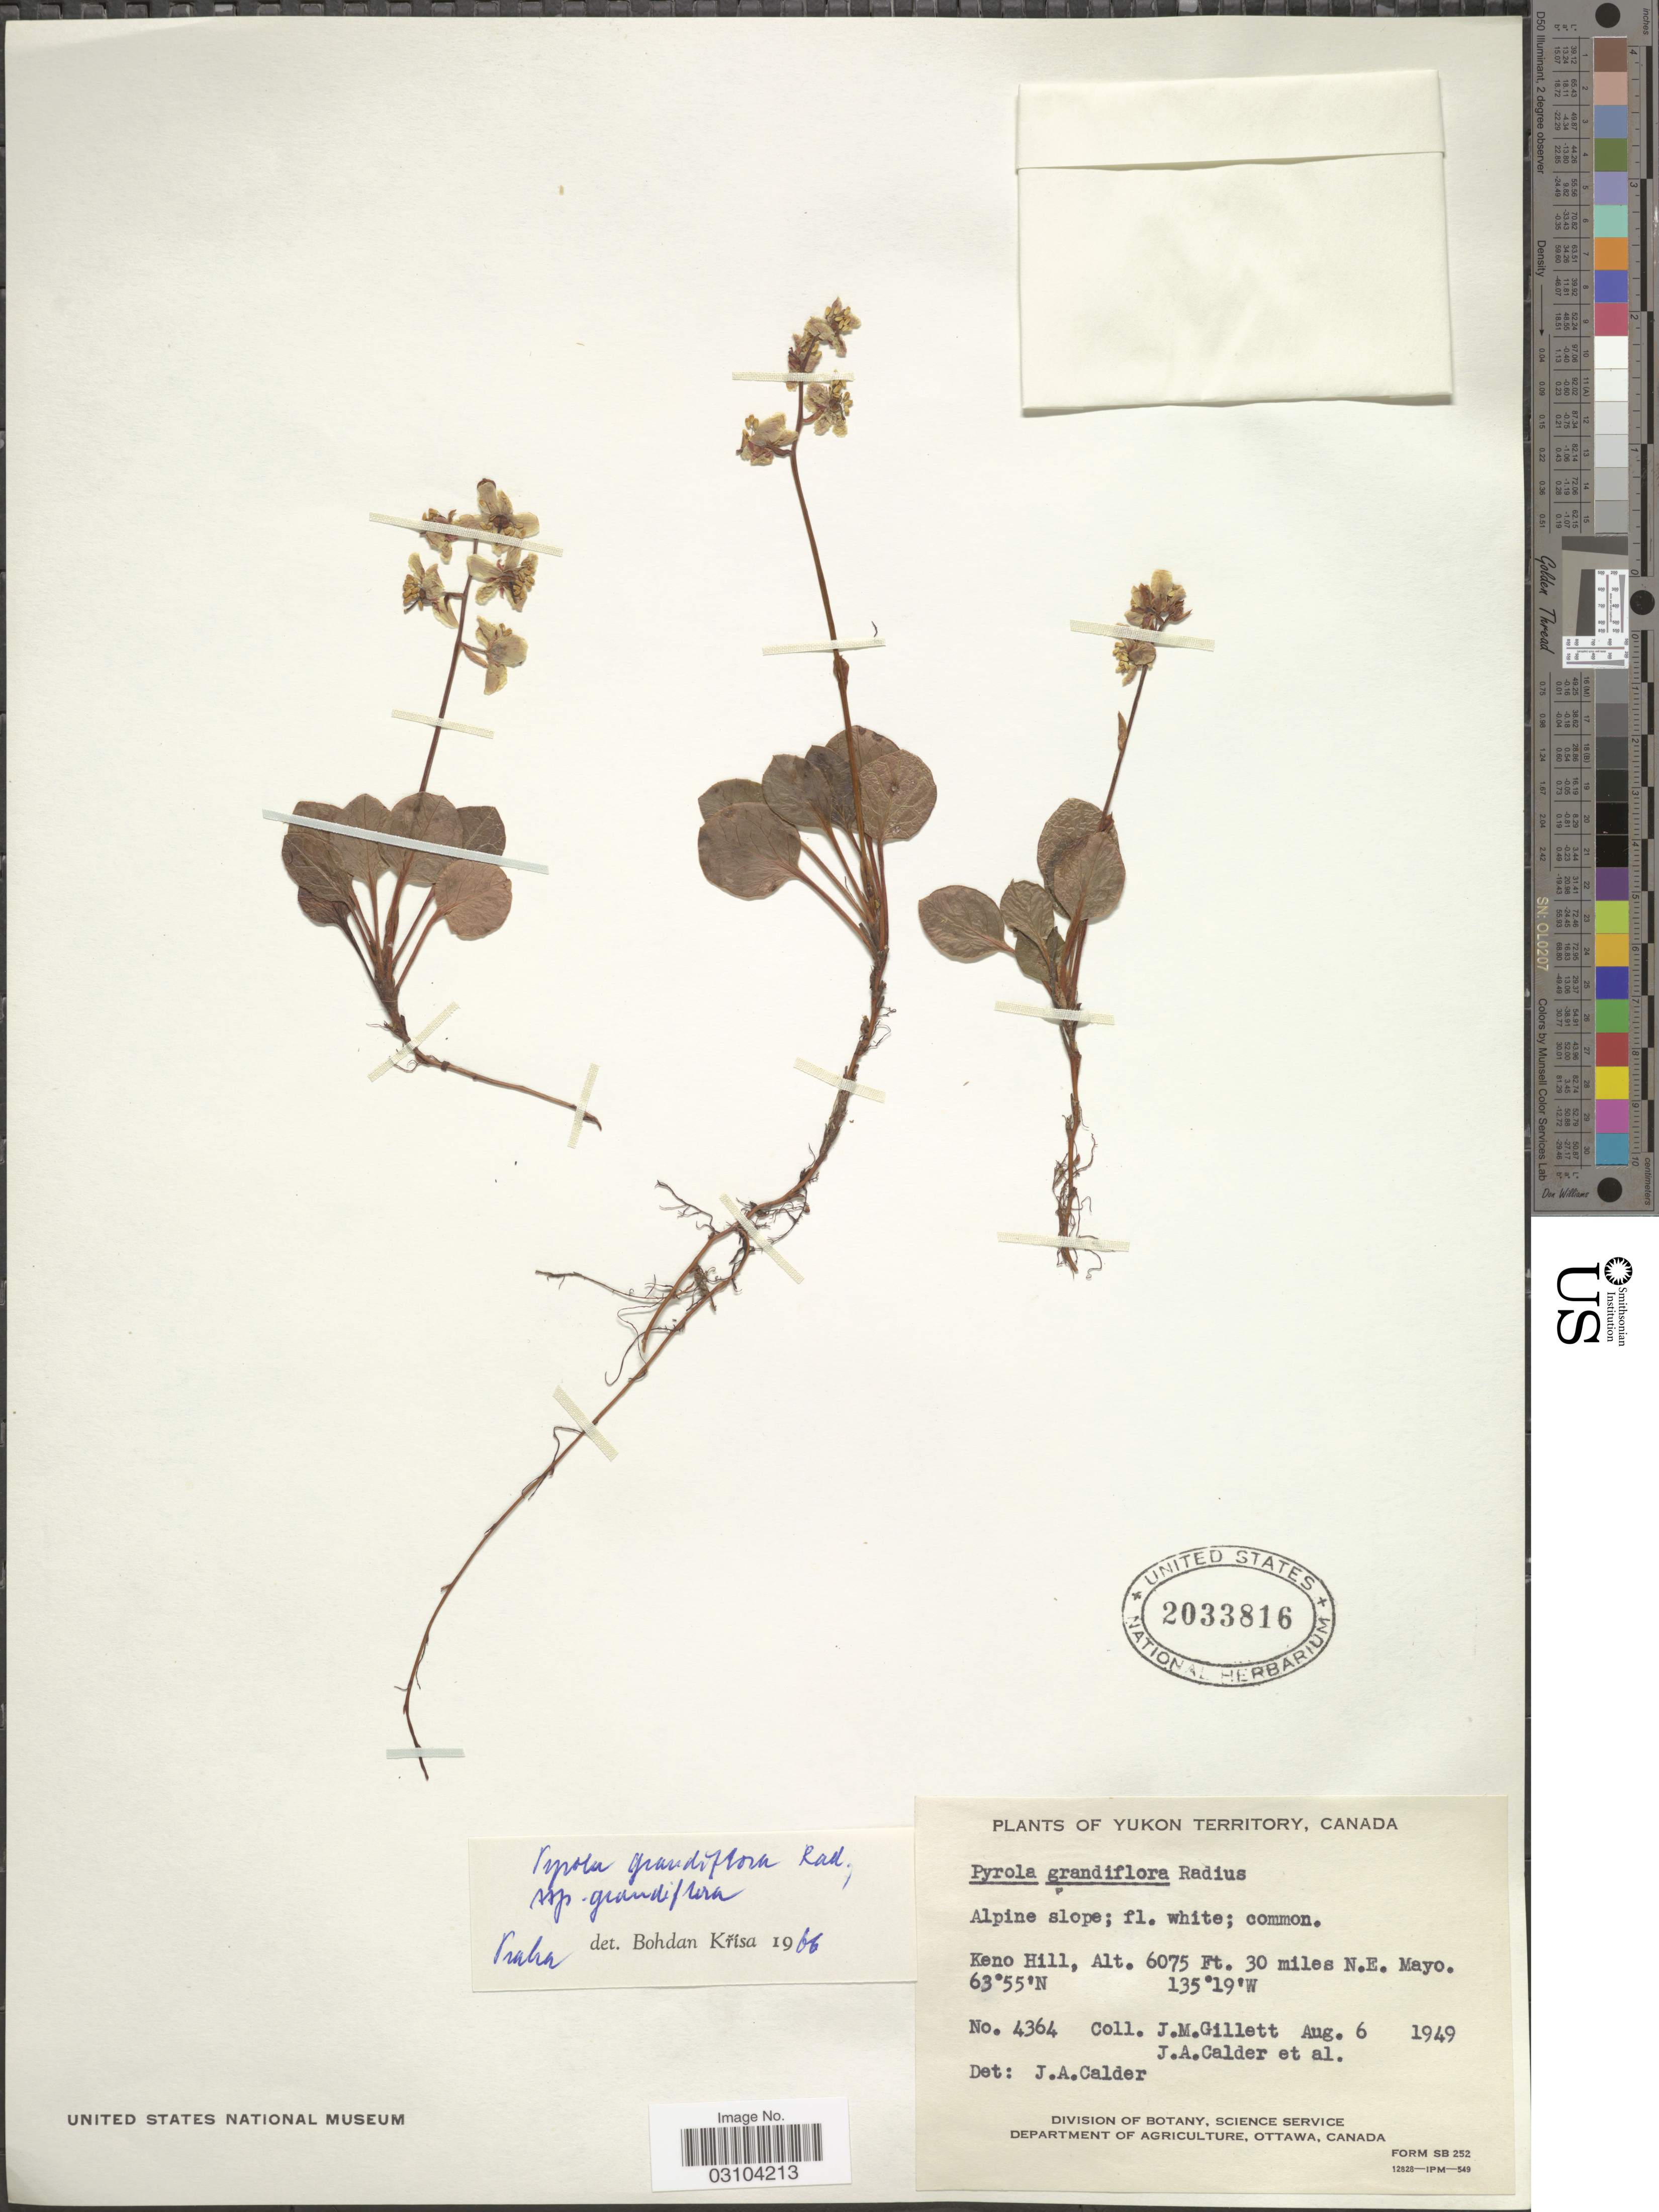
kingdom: Plantae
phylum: Tracheophyta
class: Magnoliopsida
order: Ericales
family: Ericaceae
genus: Pyrola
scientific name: Pyrola grandiflora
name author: Radius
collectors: J. M. Gillett, J. A. Calder & et al.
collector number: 4364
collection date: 1949-08-06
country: Canada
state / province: Yukon Territory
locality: Keno Hill, 30 miles N.E. Mayo.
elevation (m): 1852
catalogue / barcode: US 2033816